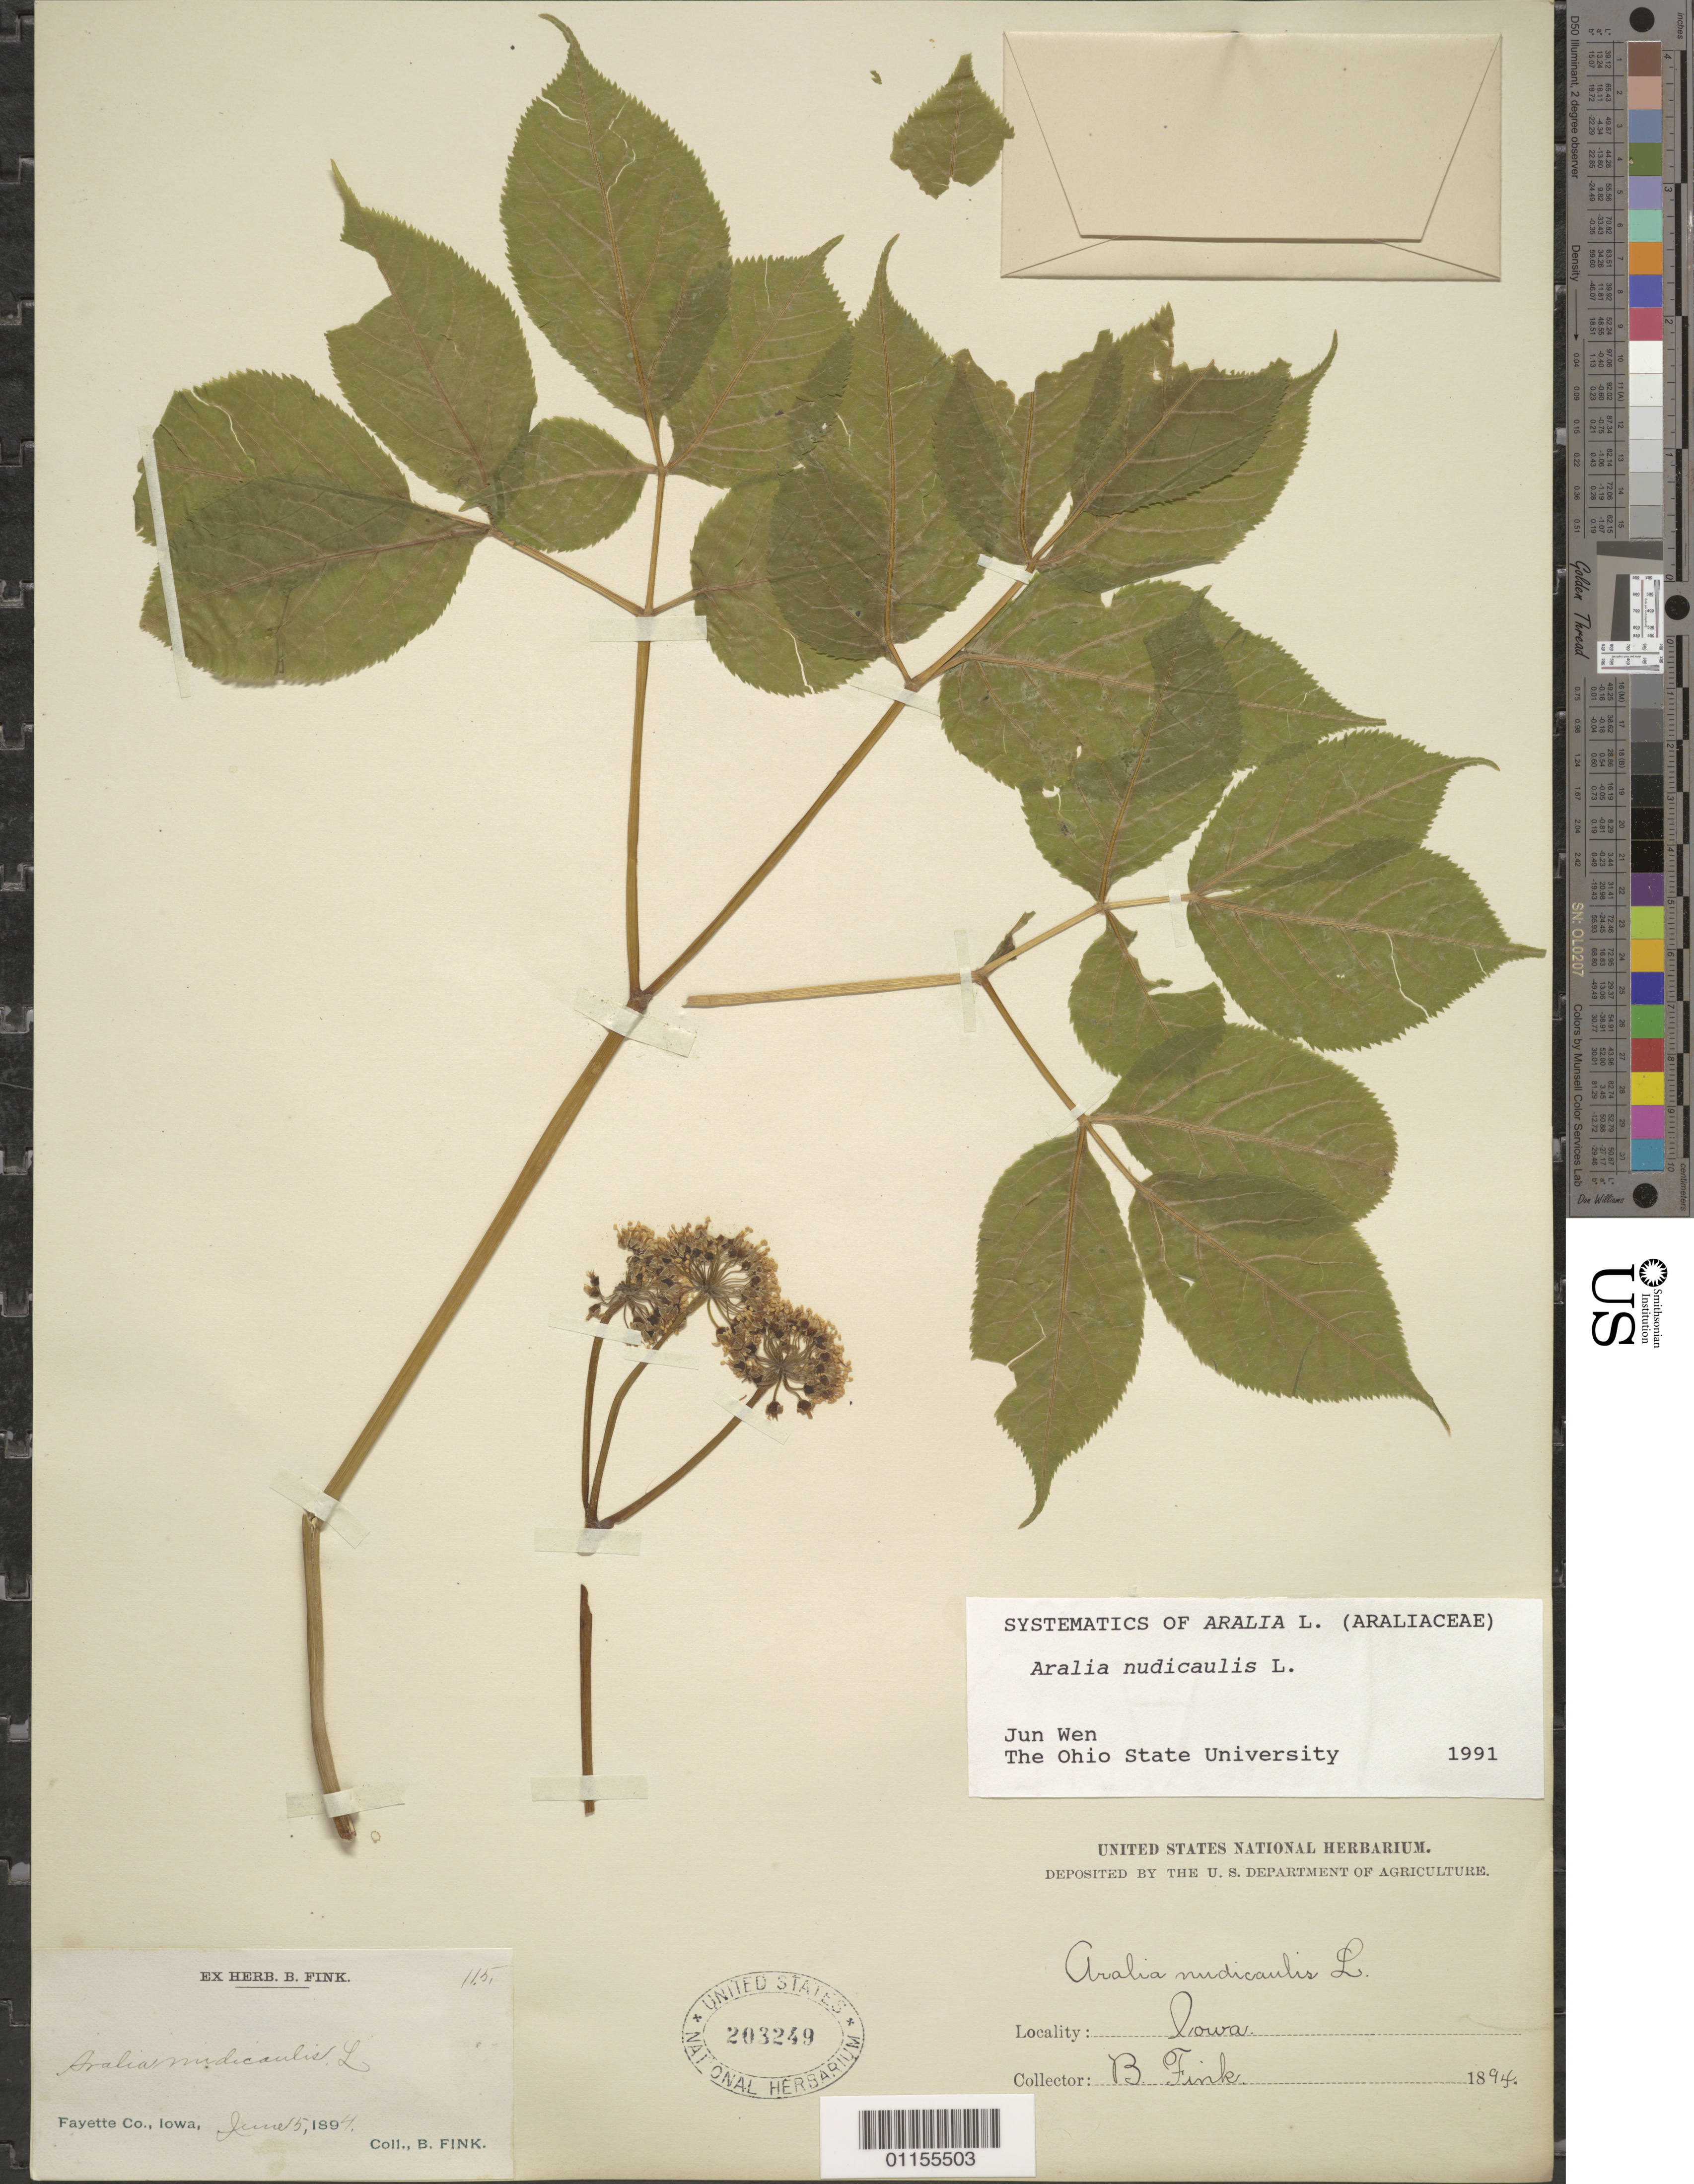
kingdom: Plantae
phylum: Tracheophyta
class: Magnoliopsida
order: Apiales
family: Araliaceae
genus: Aralia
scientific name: Aralia nudicaulis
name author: L.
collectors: B. Fink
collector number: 115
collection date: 1894-06-15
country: United States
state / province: Iowa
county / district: Fayette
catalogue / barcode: US 203249